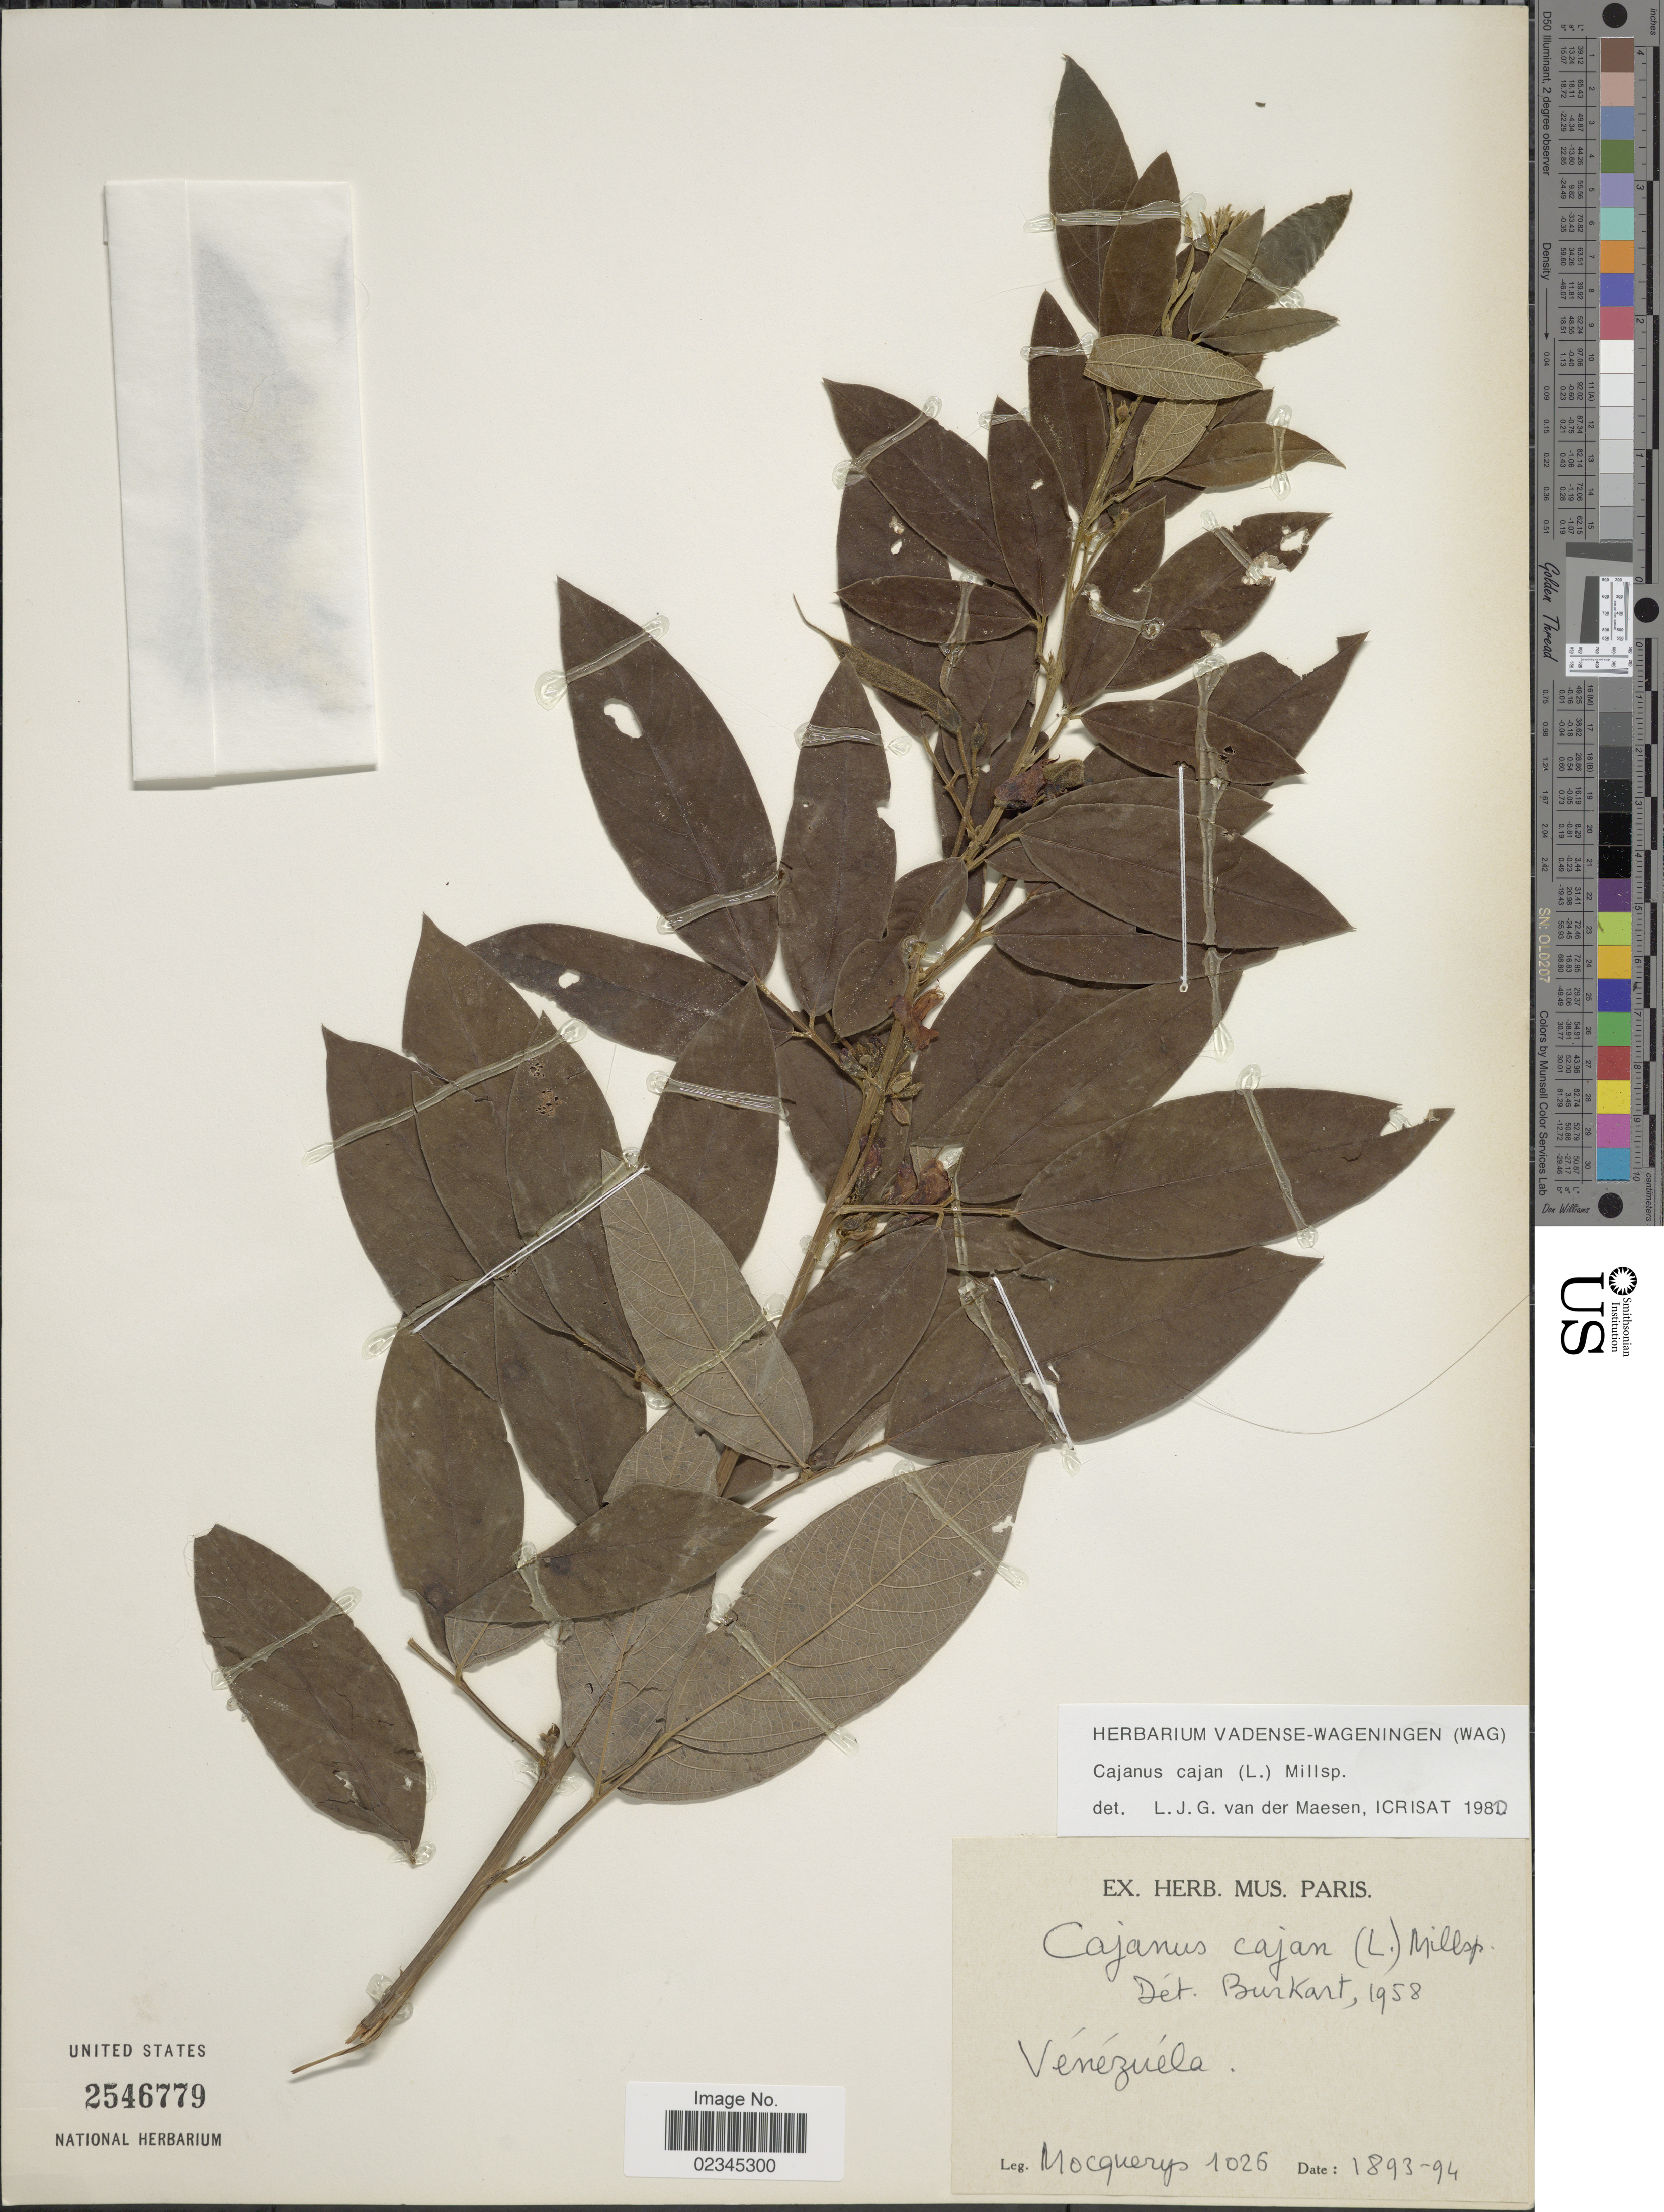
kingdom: Plantae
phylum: Tracheophyta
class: Magnoliopsida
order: Fabales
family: Fabaceae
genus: Cajanus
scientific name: Cajanus cajan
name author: (L.) Huth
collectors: A. Mocquerys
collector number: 1026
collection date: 1893/1894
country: Venezuela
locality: S.L.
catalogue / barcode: US 2546779